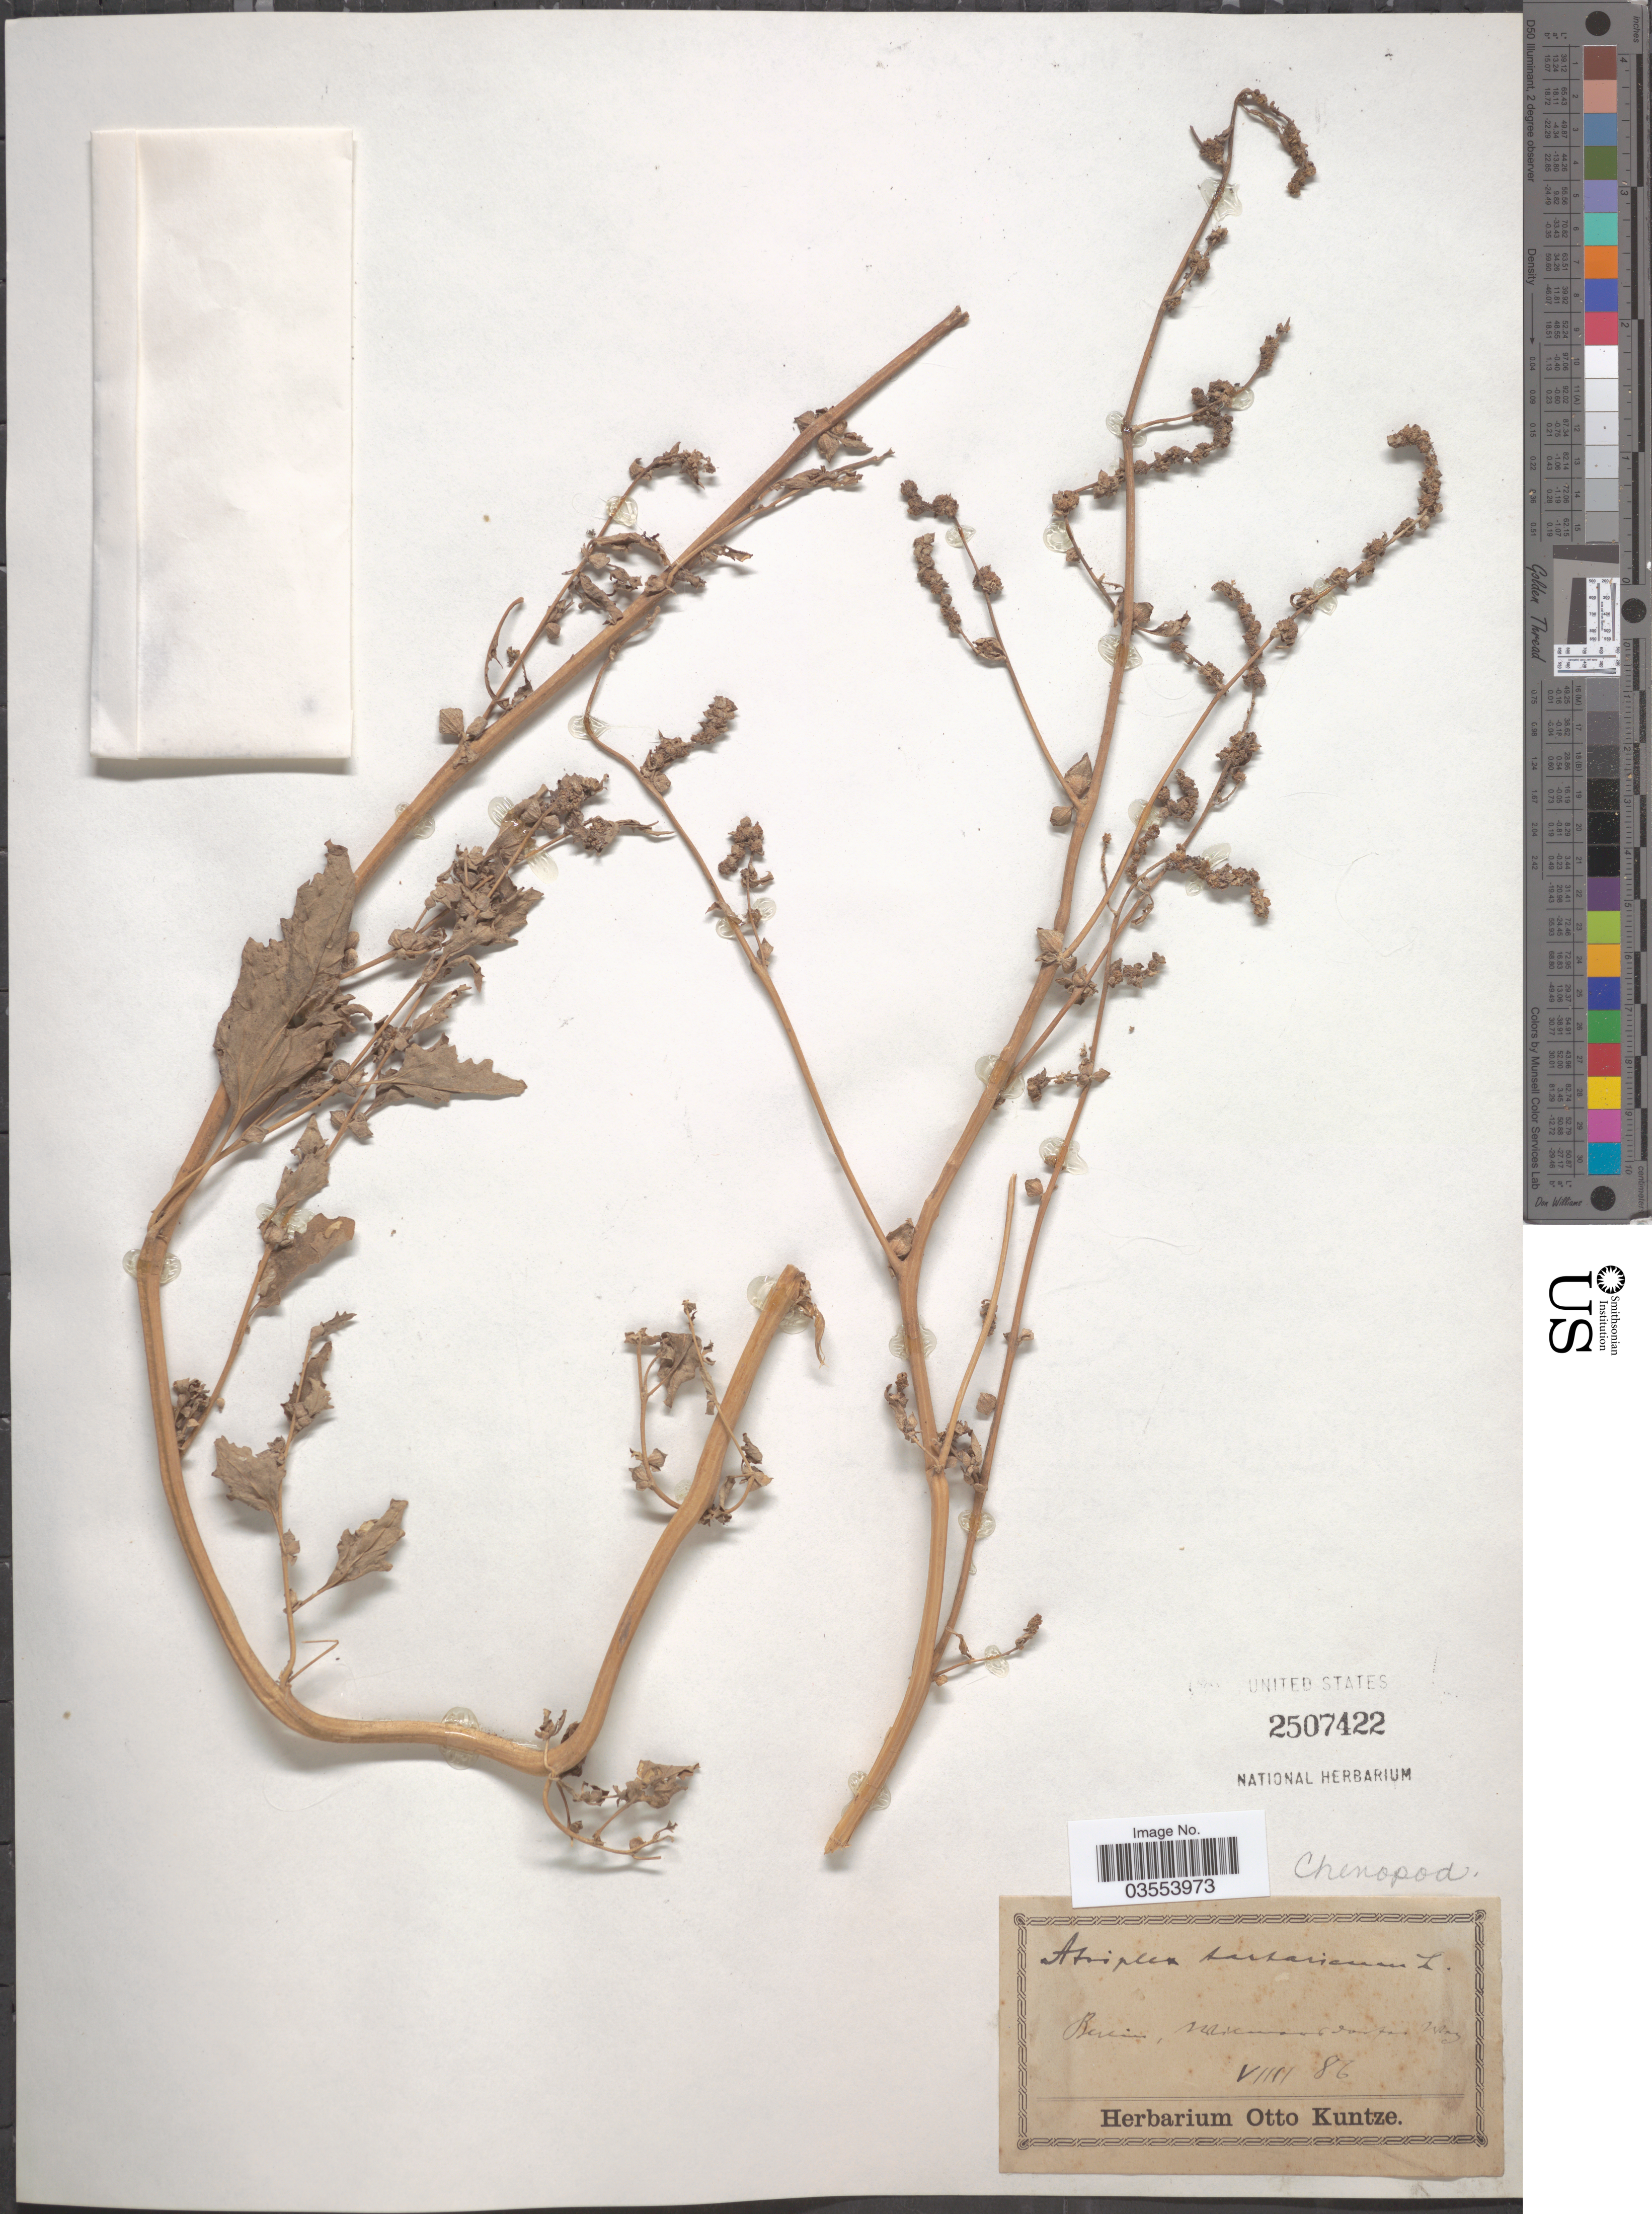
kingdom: Plantae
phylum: Tracheophyta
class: Magnoliopsida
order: Caryophyllales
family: Amaranthaceae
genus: Atriplex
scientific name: Atriplex tatarica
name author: L.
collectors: ex herb. Otto Kuntze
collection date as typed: Transcribed d/m/y: 1/8/86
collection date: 1886-08-01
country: Germany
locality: Berlin, [illegible text] garten . [interpreted] Wag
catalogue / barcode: US 2507422